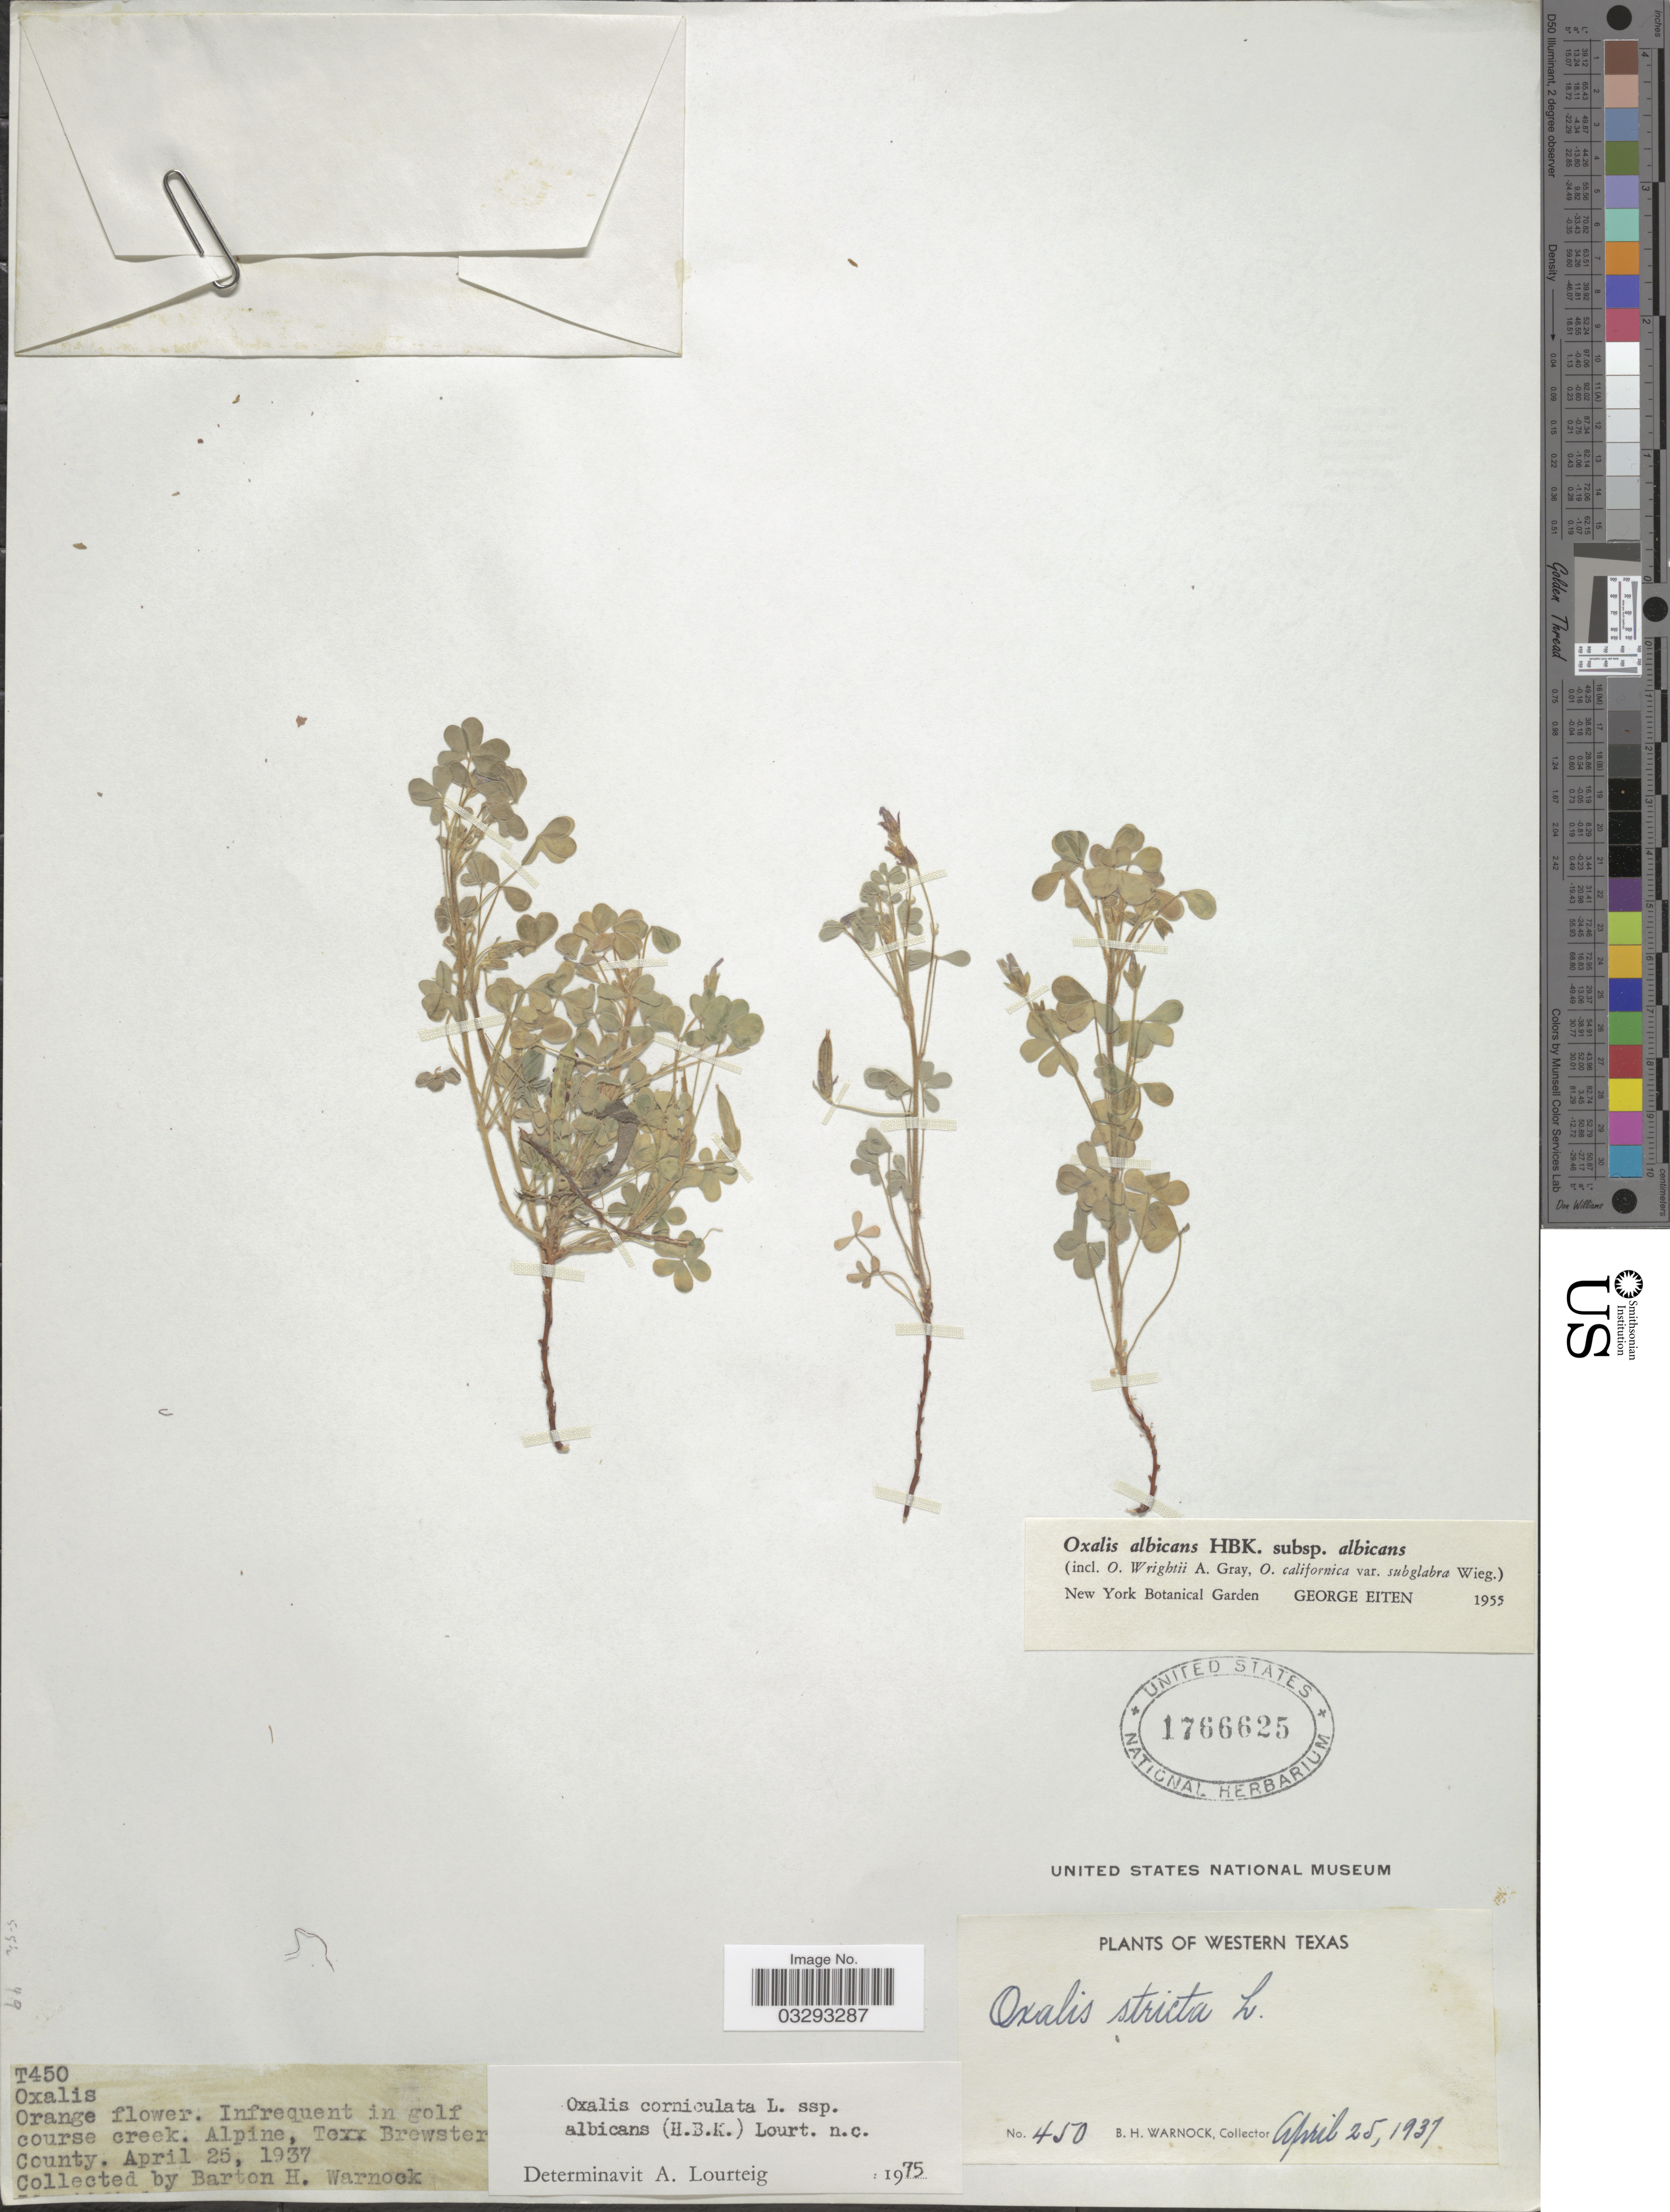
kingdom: Plantae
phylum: Tracheophyta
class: Magnoliopsida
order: Oxalidales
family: Oxalidaceae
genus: Oxalis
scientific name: Oxalis corniculata subsp. albicans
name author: (Kunth) Lourteig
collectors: B. H. Warnock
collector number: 450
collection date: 1937-04-25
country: United States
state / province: Texas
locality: Western Texas. Infrequent in golf course creek. Alpine, Texx Brewster County.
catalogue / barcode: US 1766625